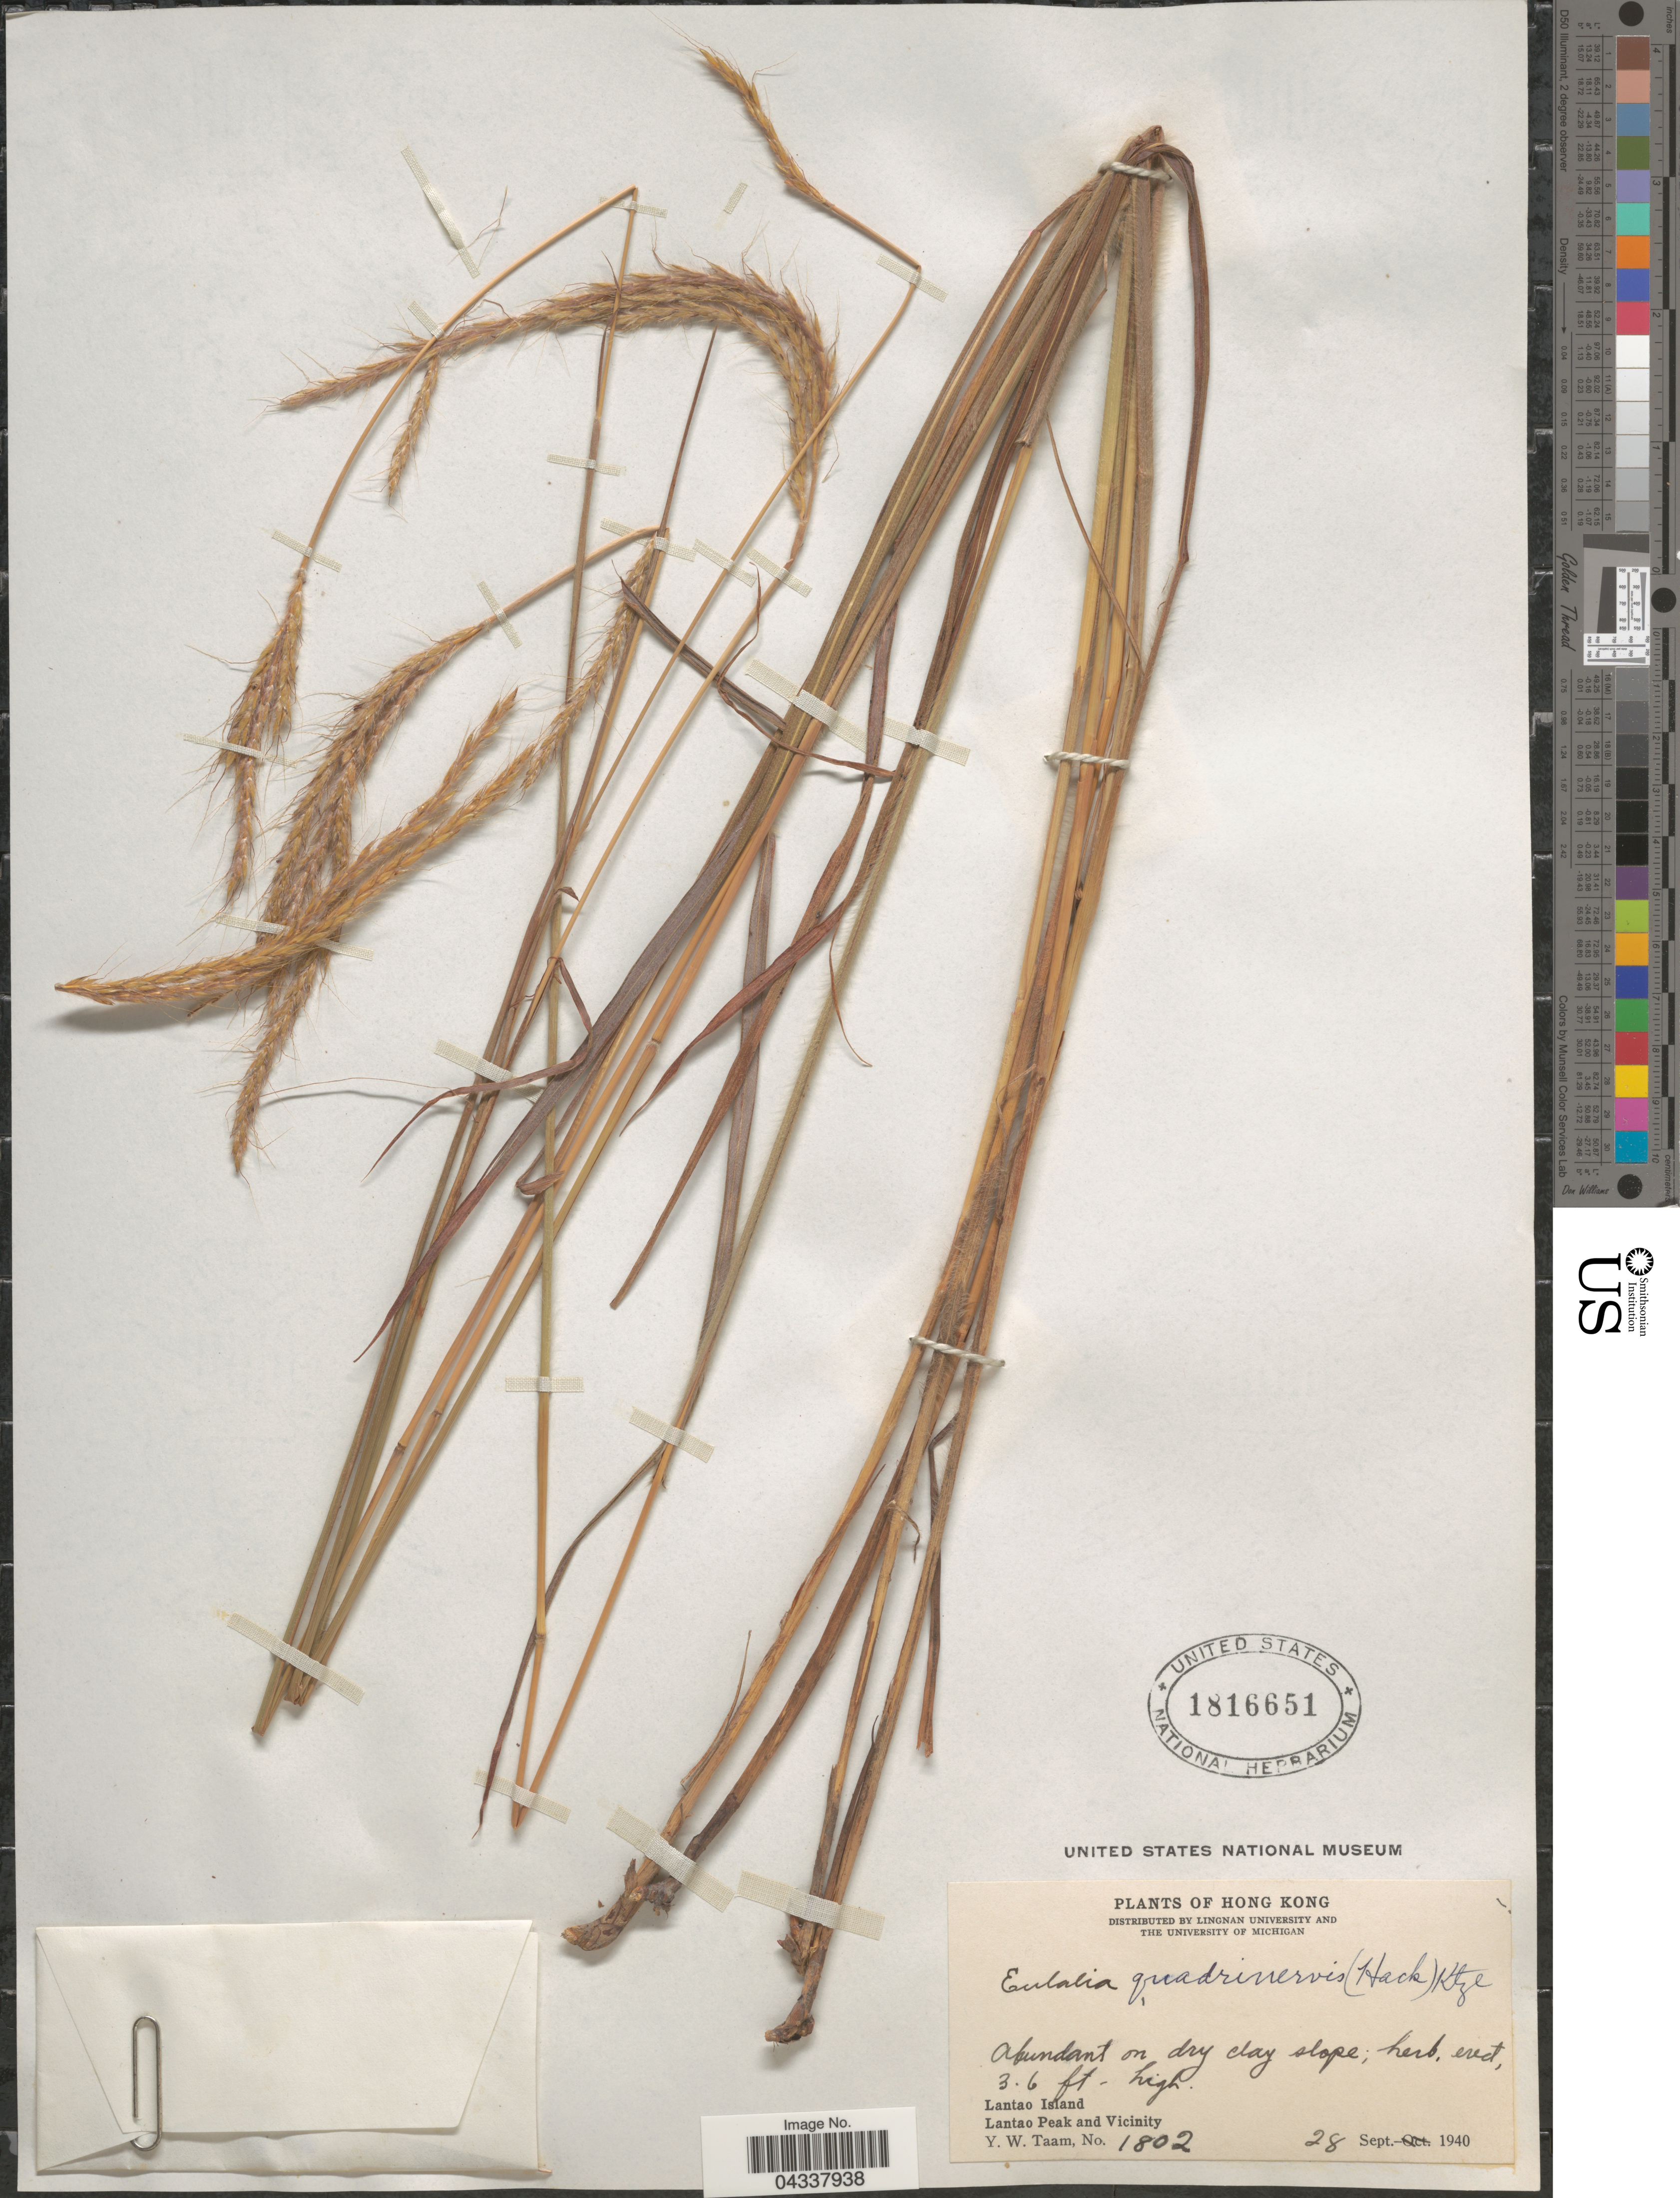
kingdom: Plantae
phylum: Tracheophyta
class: Liliopsida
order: Poales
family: Poaceae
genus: Pseudopogonatherum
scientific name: Pseudopogonatherum quadrinerve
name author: (Hack.) Ohwi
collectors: Y. W. Taam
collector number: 1802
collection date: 1940-09-28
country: China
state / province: Hong Kong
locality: Lantao Island. Lantao Peak and Vicinity.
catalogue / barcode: US 1816651